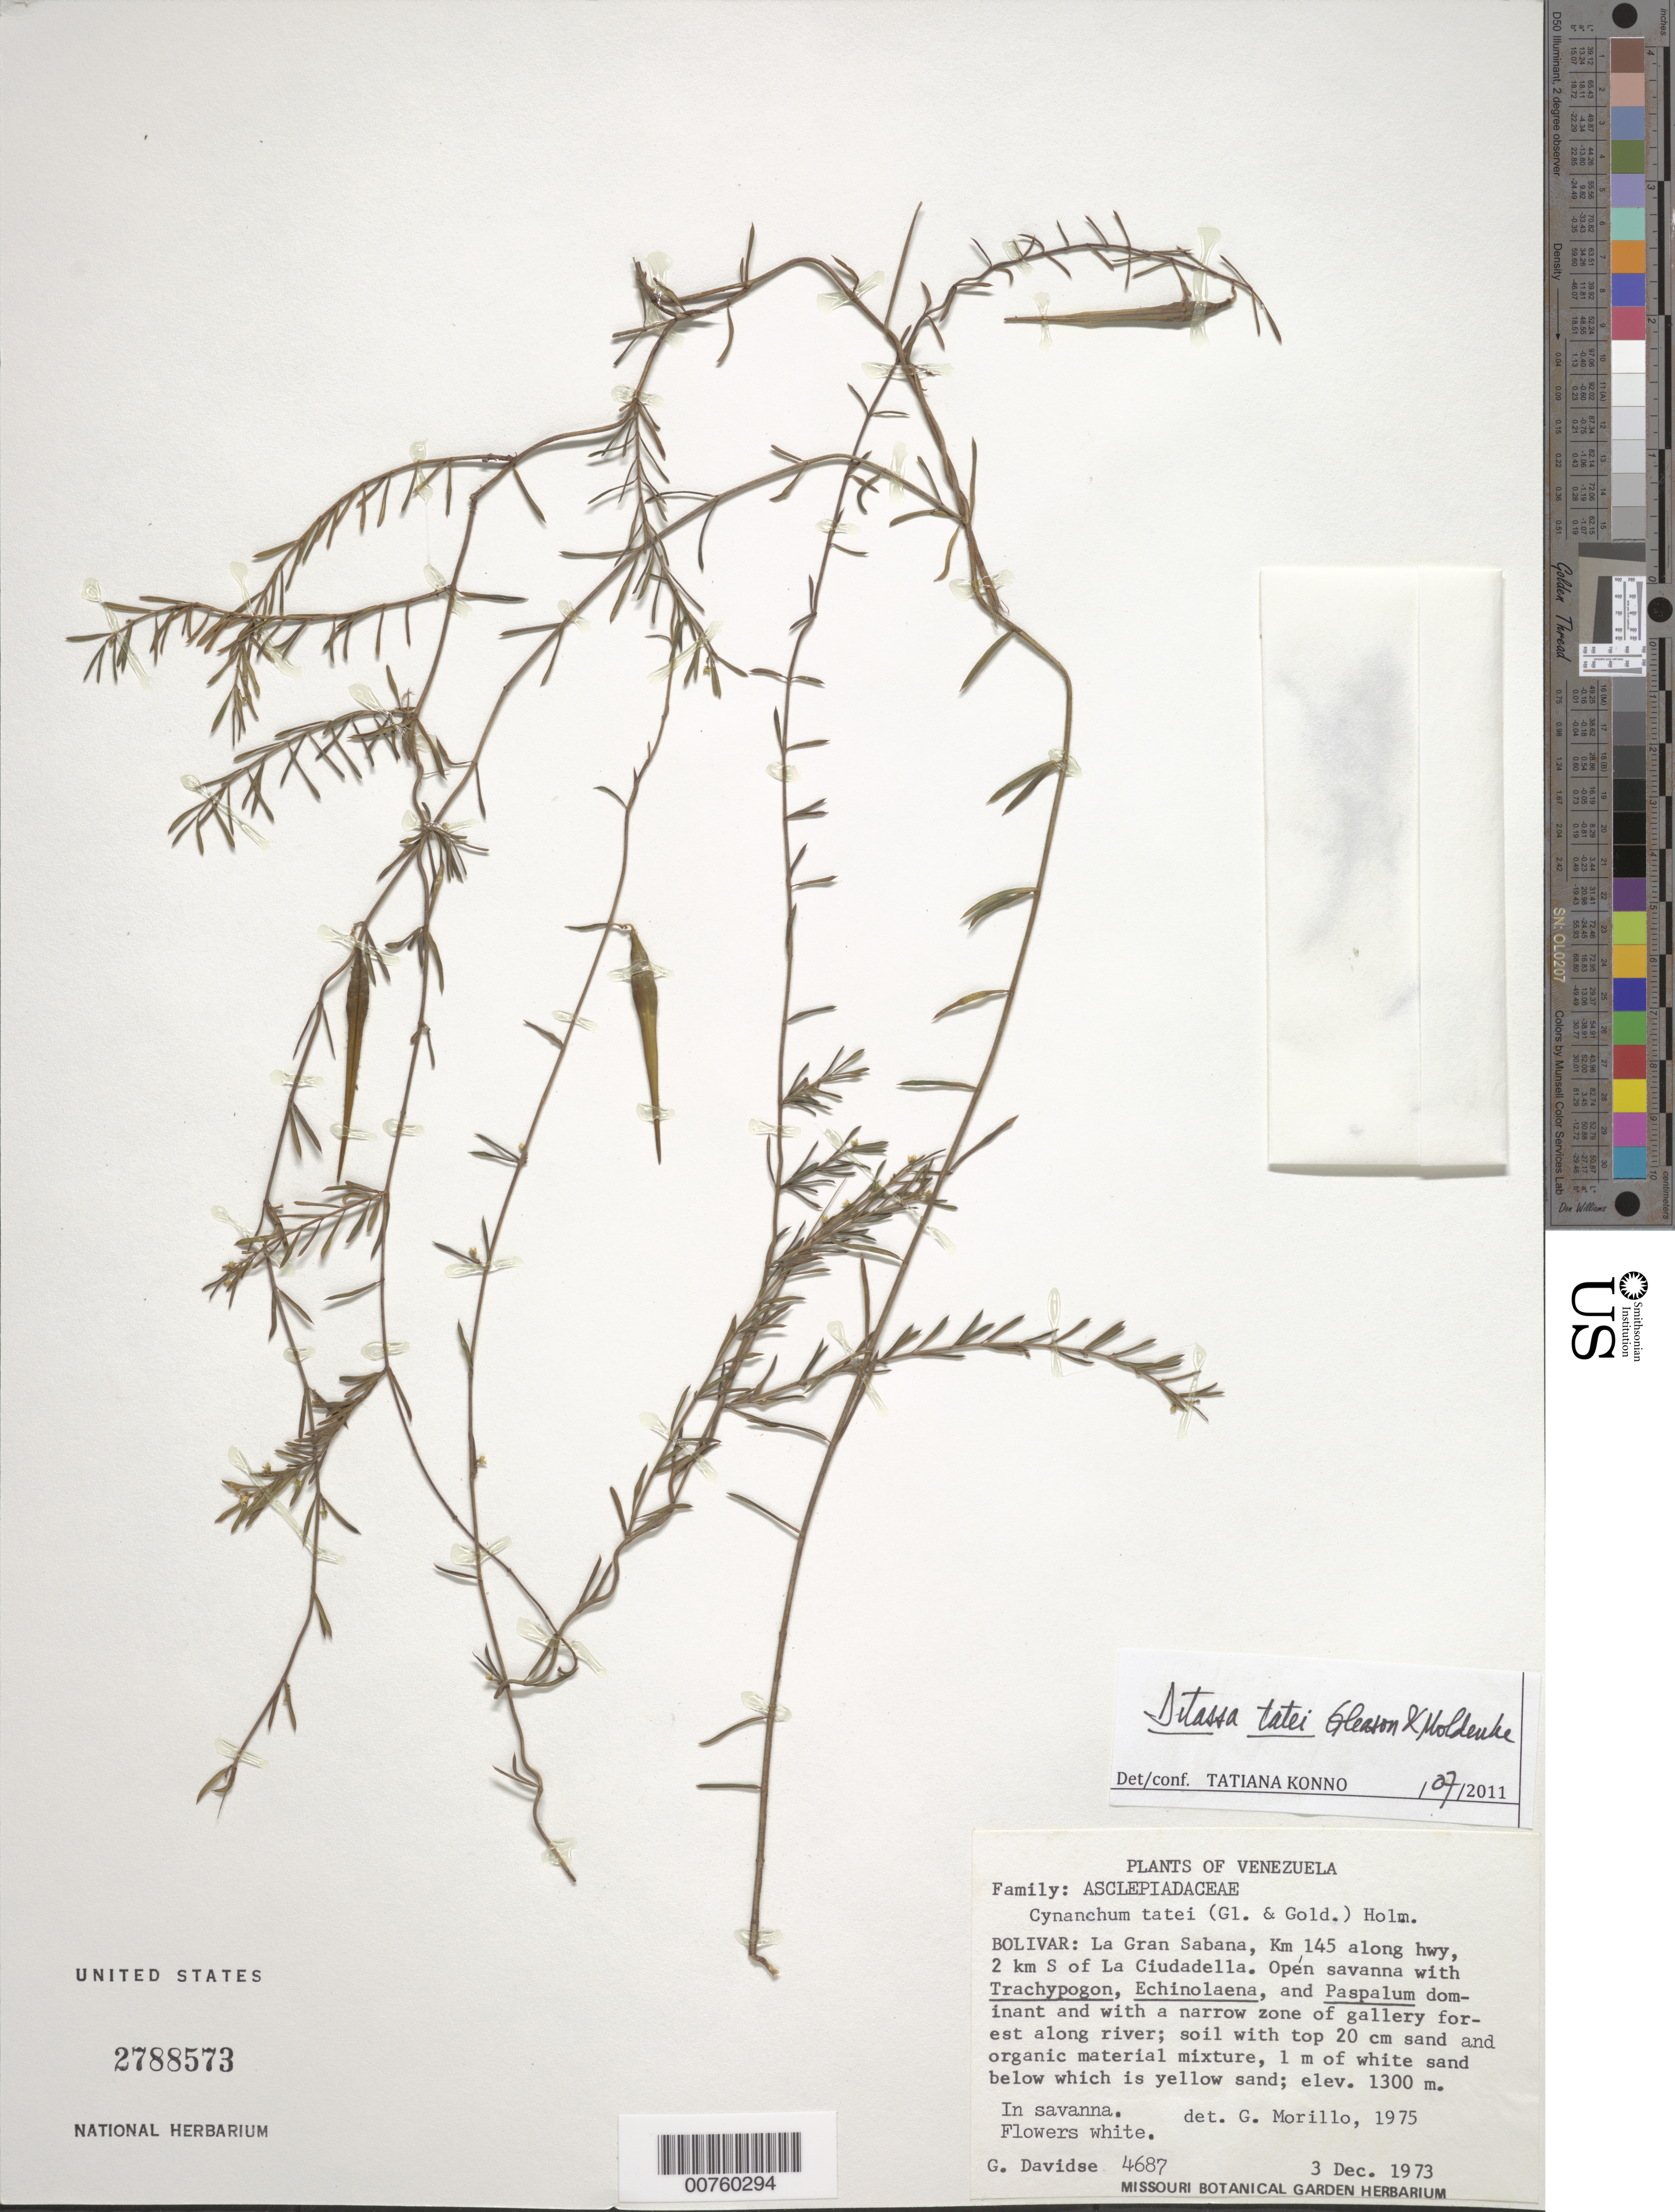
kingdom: Plantae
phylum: Tracheophyta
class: Magnoliopsida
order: Gentianales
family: Apocynaceae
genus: Ditassa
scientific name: Ditassa tatei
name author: Gleason & Moldenke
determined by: Konno, T.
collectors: G. Davidse, M. Ramia & R. Montes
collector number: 4687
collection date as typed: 3-Dec-73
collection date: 1973-12-03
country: Venezuela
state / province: Bolívar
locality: Gran Sabana, km 145 along hwy, 2 km S of La Ciudadella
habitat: Open savanna with Trachypogon, Echinolaena, Paspalum dominant, with narrow zone of gallery forest along river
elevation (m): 1300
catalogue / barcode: US 2788573